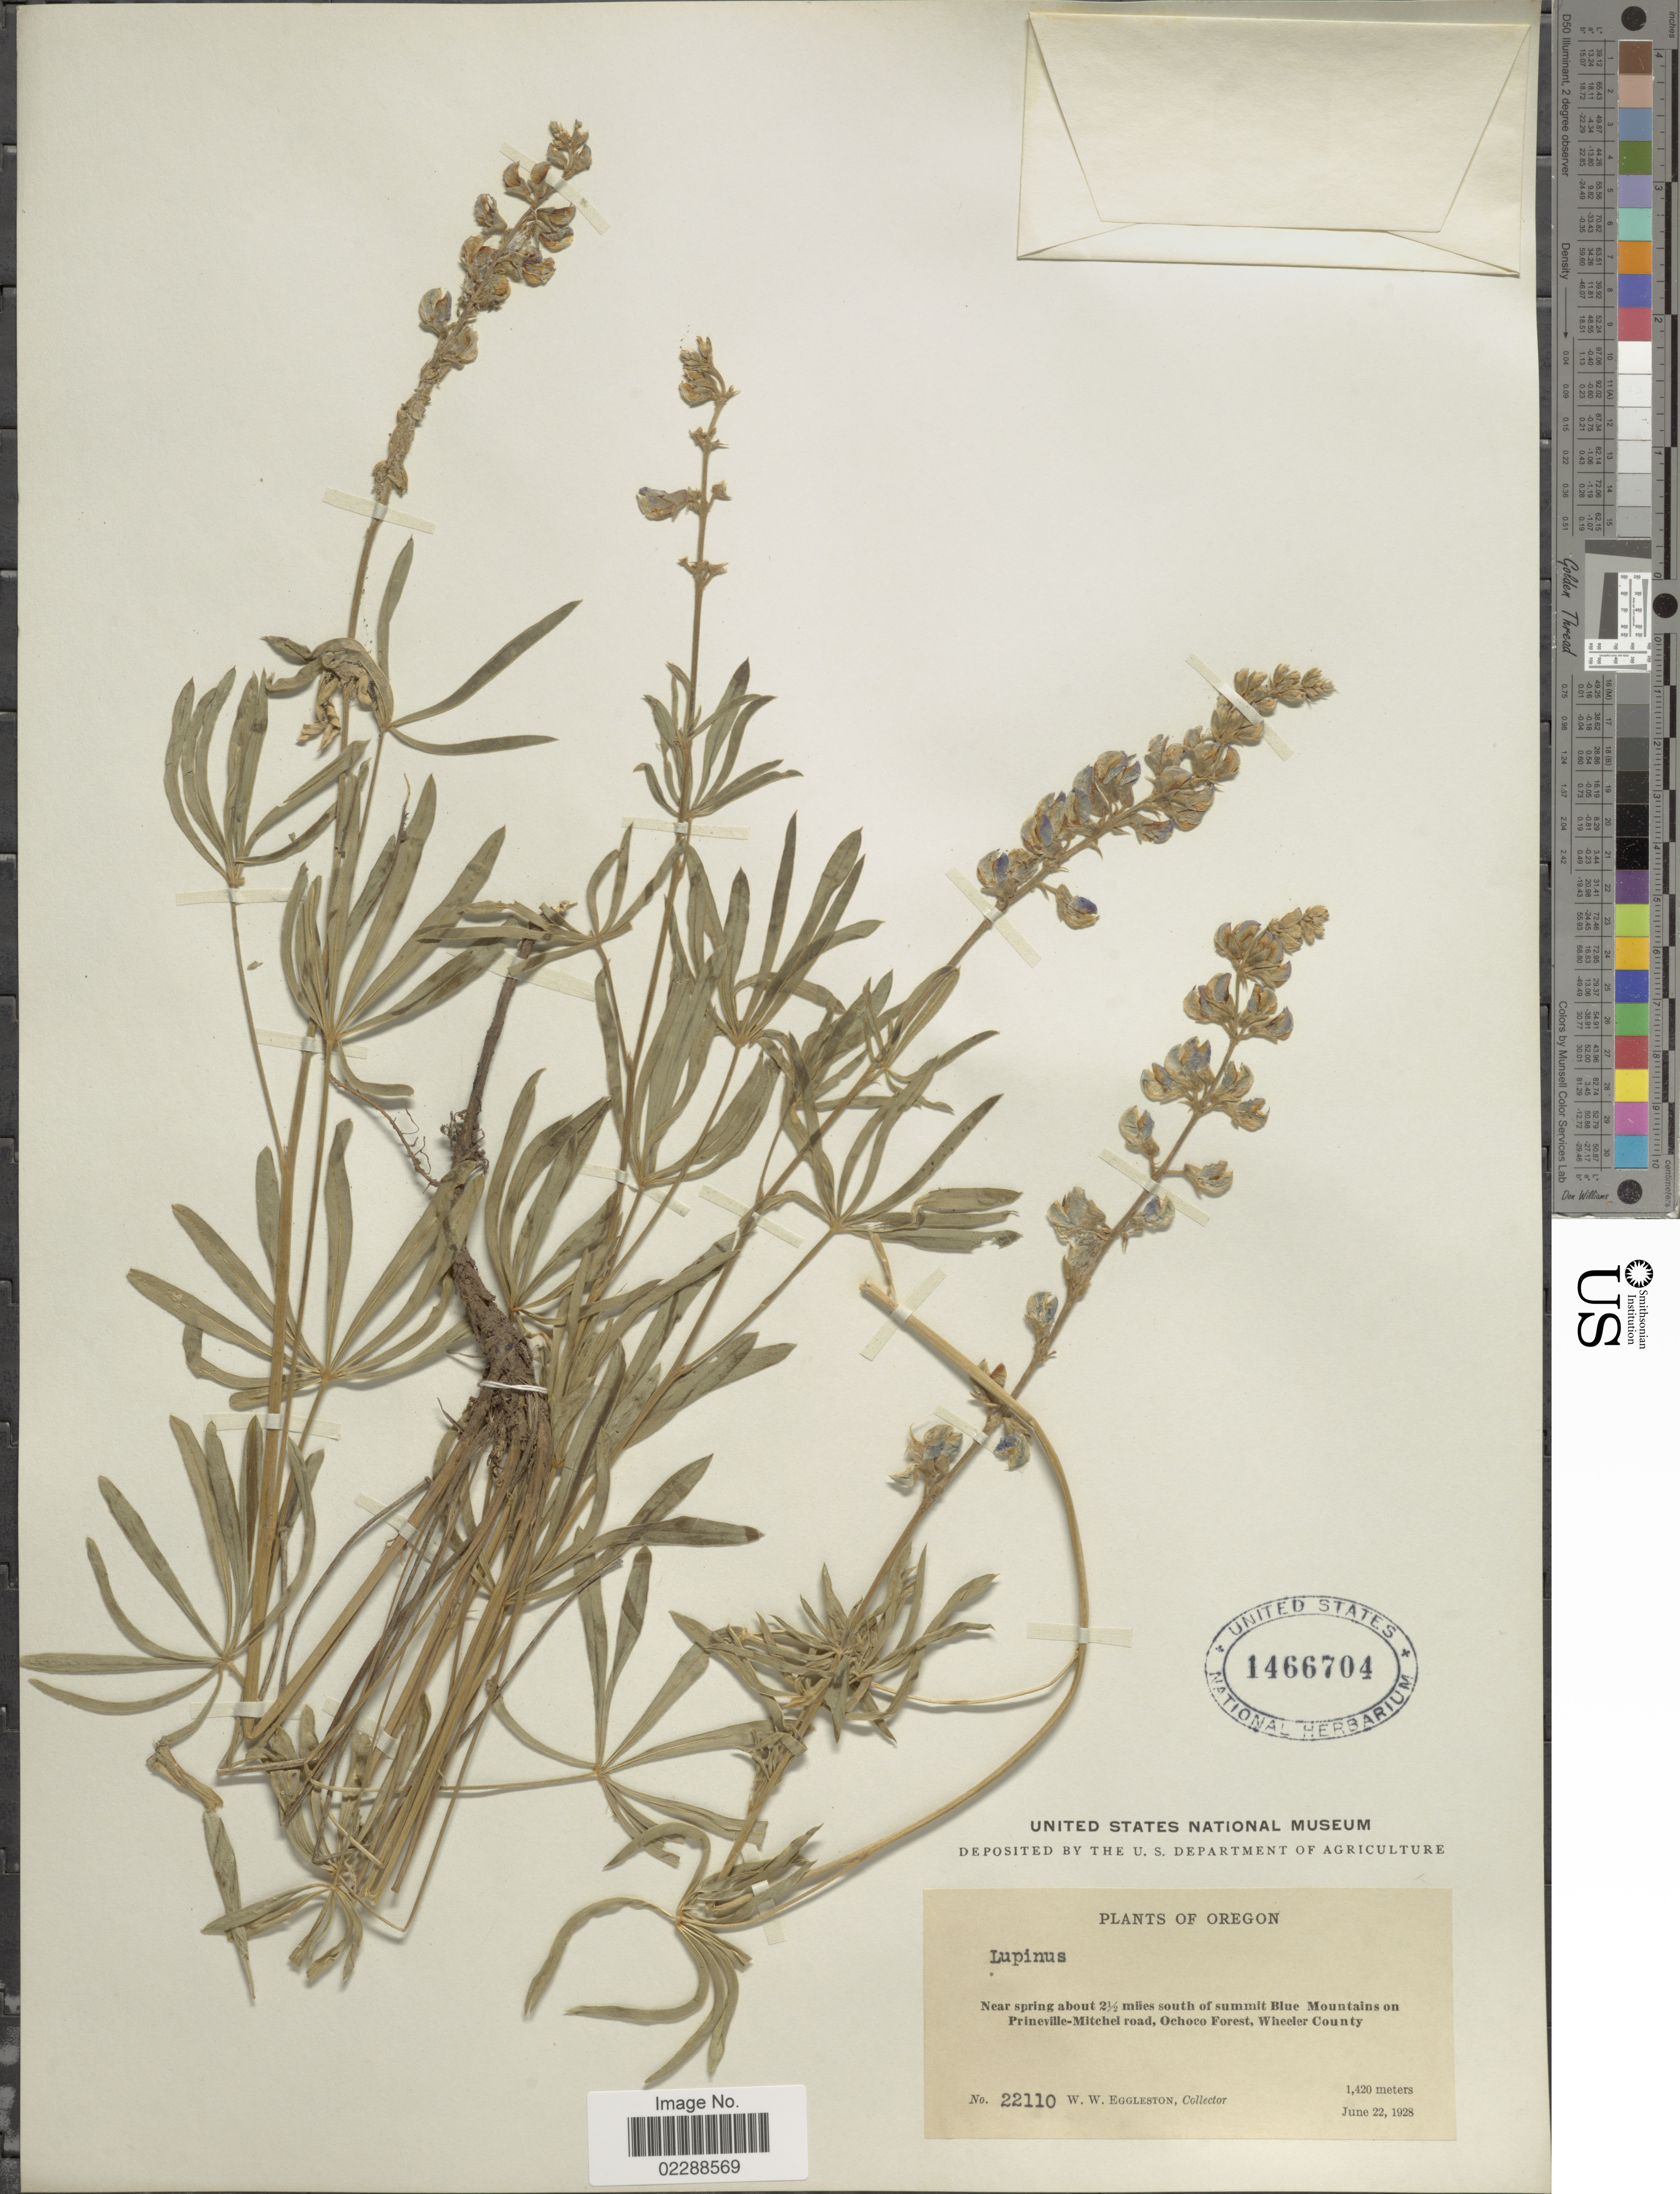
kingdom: Plantae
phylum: Tracheophyta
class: Magnoliopsida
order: Fabales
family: Fabaceae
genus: Lupinus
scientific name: Lupinus sp.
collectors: W. W. Eggleston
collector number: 22110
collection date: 1928-06-22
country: United States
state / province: Oregon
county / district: Wheeler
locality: Near Spring about 2½ miles south of summit Blue Mountains on Prineville-Mitchel road, Ochoco Forest, Wheeler County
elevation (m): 1420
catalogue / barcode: US 1466704